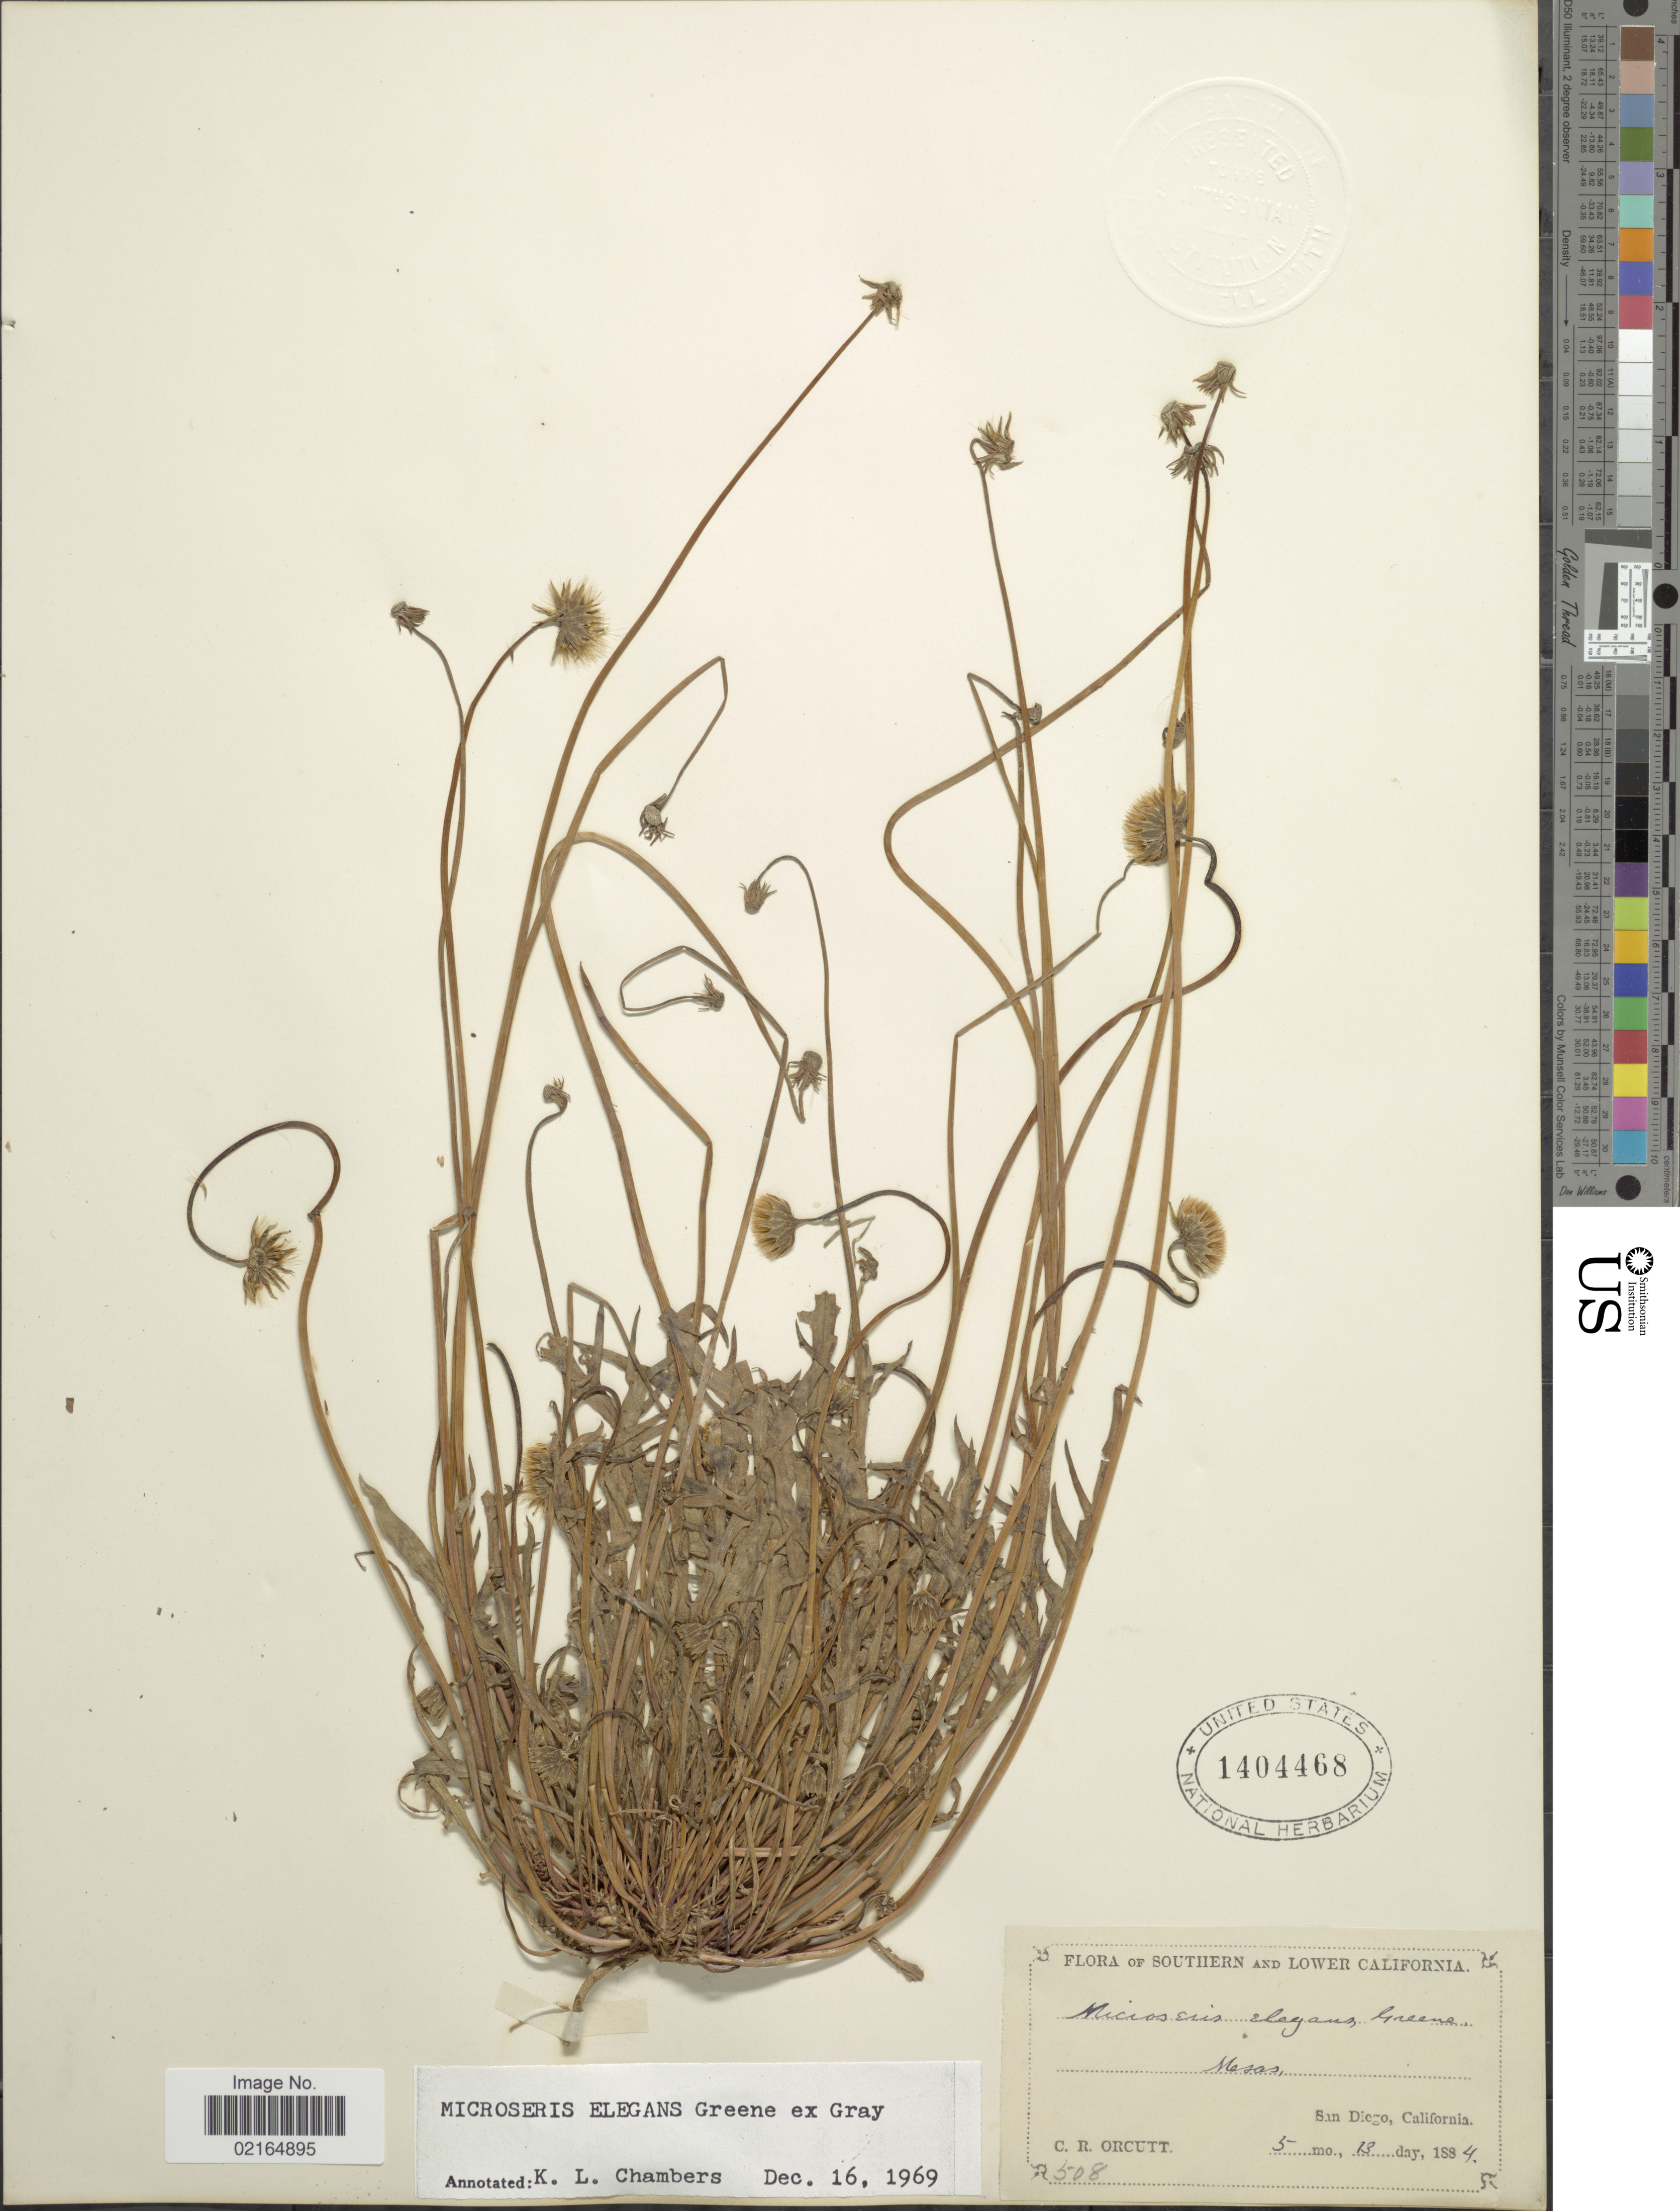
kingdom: Plantae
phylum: Tracheophyta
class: Magnoliopsida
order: Asterales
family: Asteraceae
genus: Microseris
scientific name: Microseris elegans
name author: Greene ex A. Gray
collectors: C. R. Orcutt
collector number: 508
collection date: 1884-05-13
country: United States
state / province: California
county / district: San Diego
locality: Southern and Lower California, mesas, San Diego.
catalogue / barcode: US 1404468